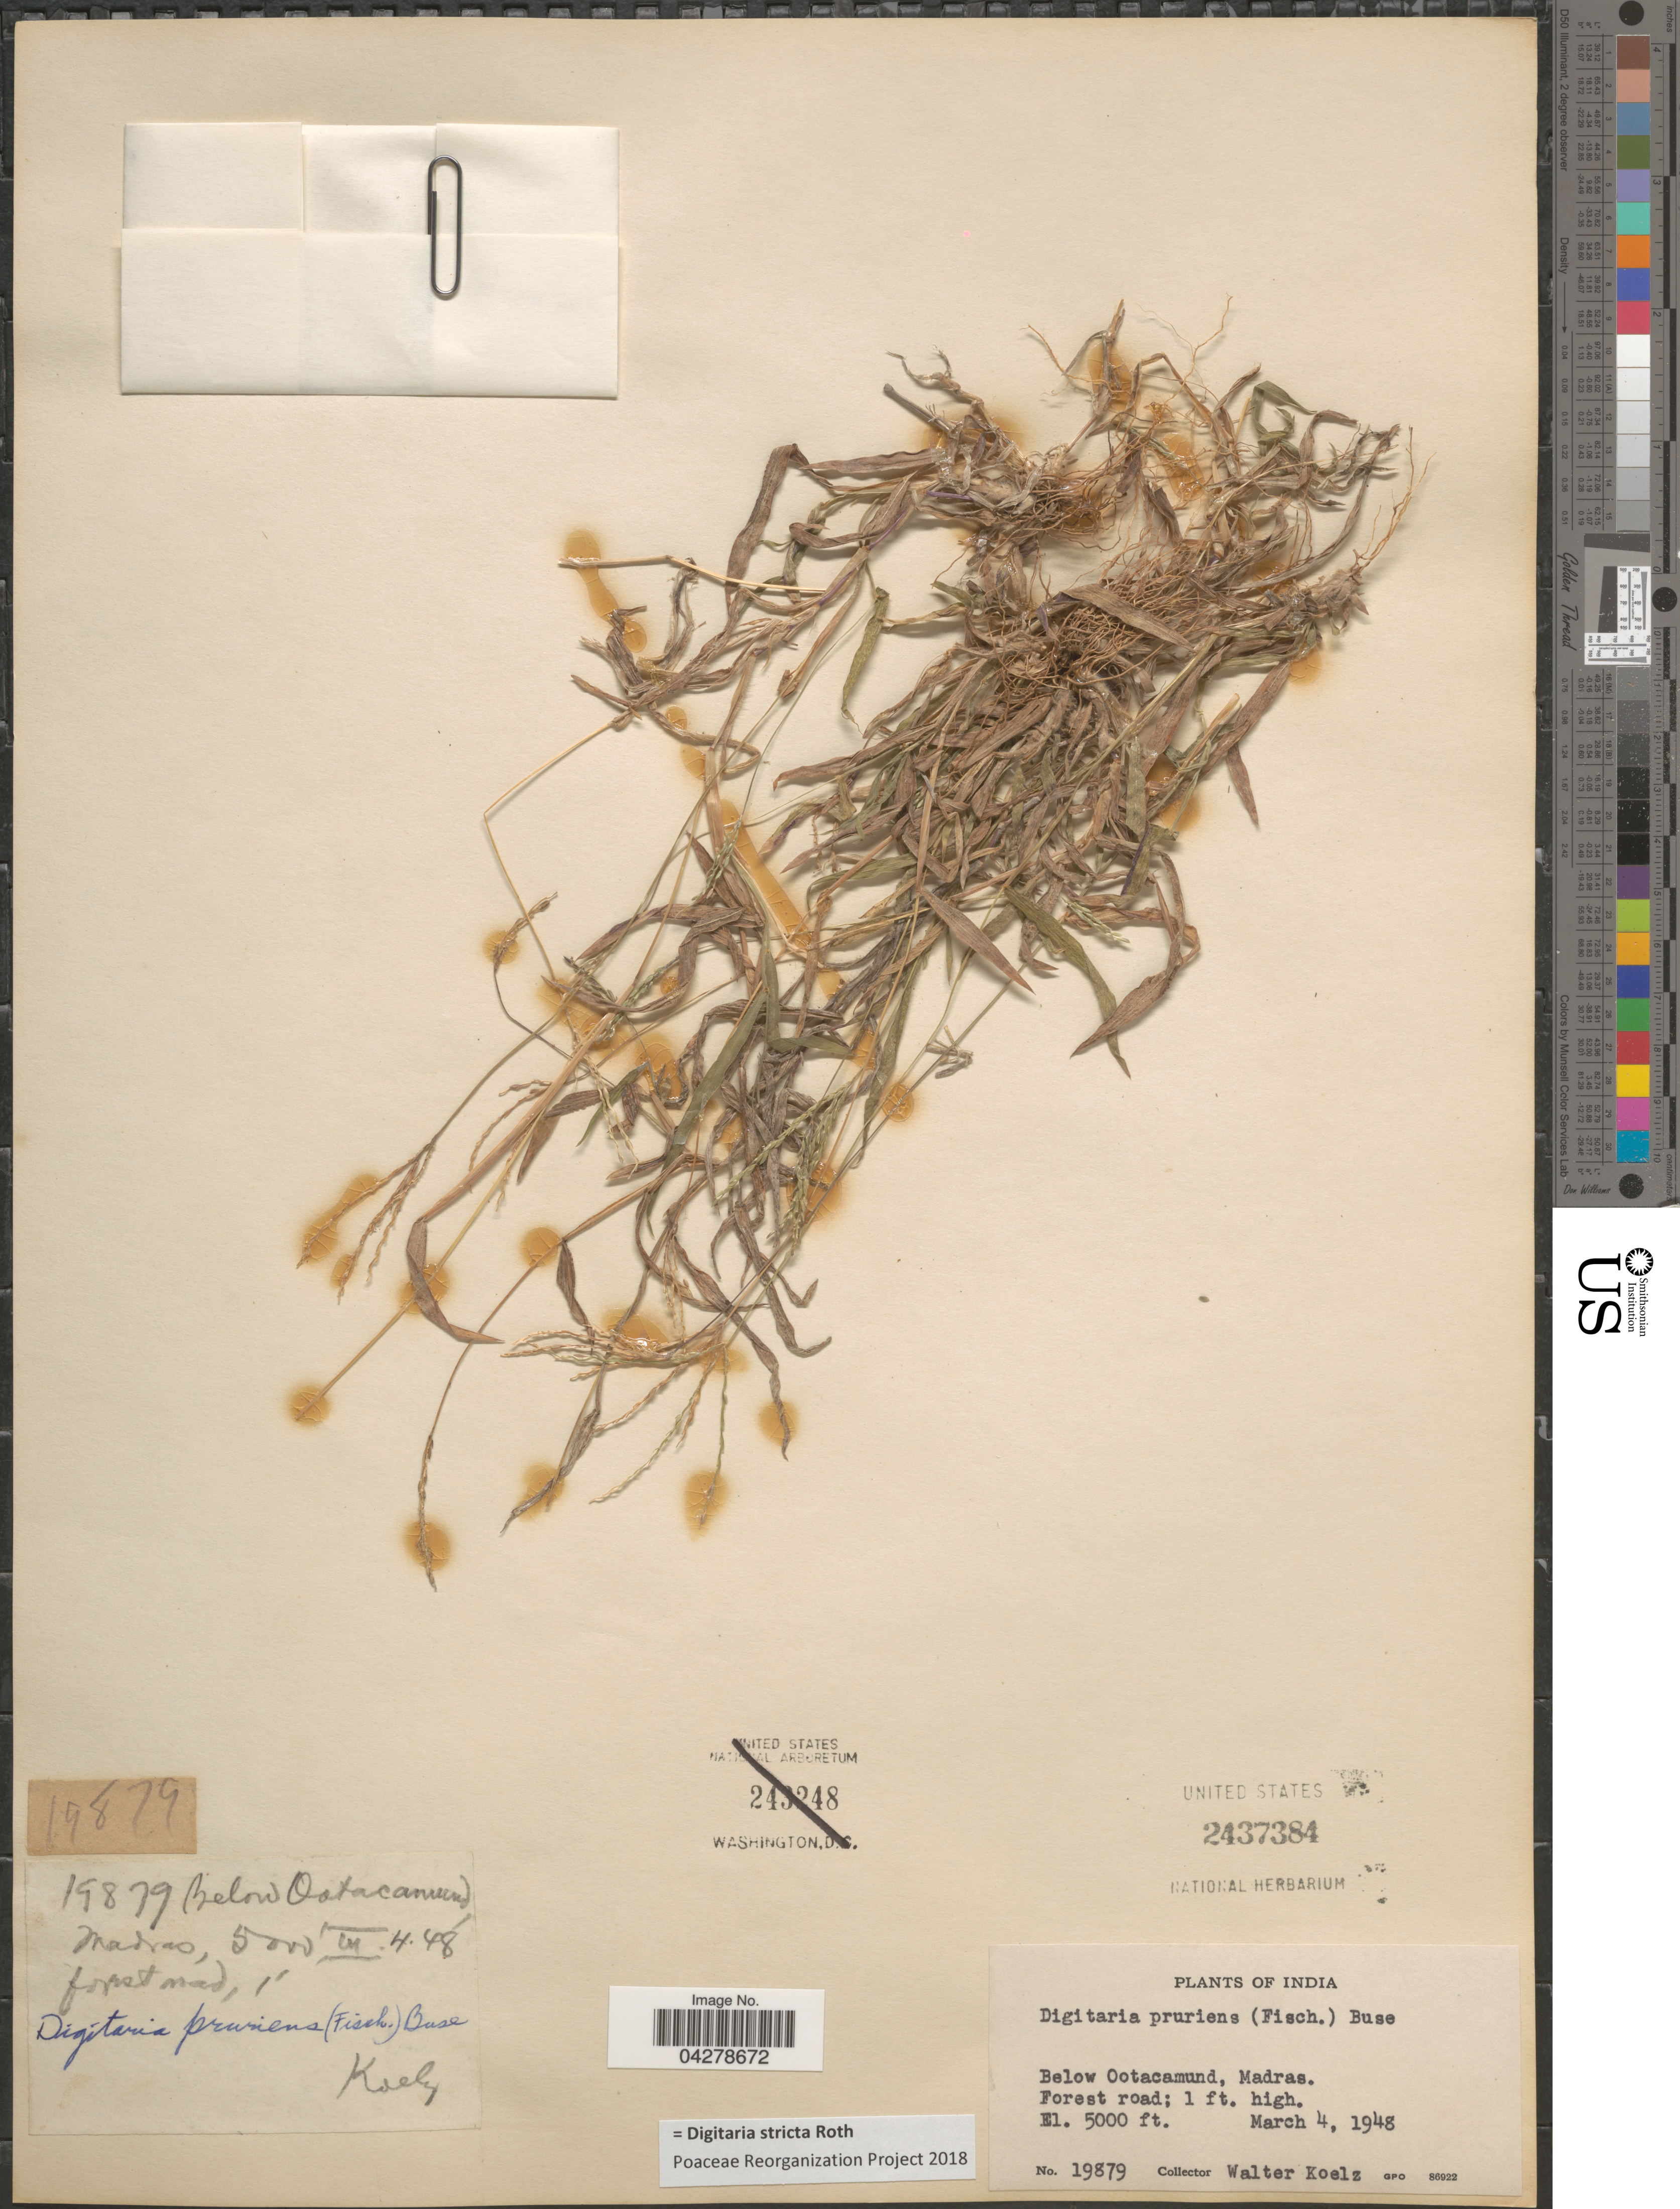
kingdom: Plantae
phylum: Tracheophyta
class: Liliopsida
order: Poales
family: Poaceae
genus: Digitaria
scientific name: Digitaria stricta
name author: Roth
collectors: W. N. Koelz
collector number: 19879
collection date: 1948-03-04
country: India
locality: Below Ootacamund, Madras. Forest road.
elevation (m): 1524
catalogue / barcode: US 2437384